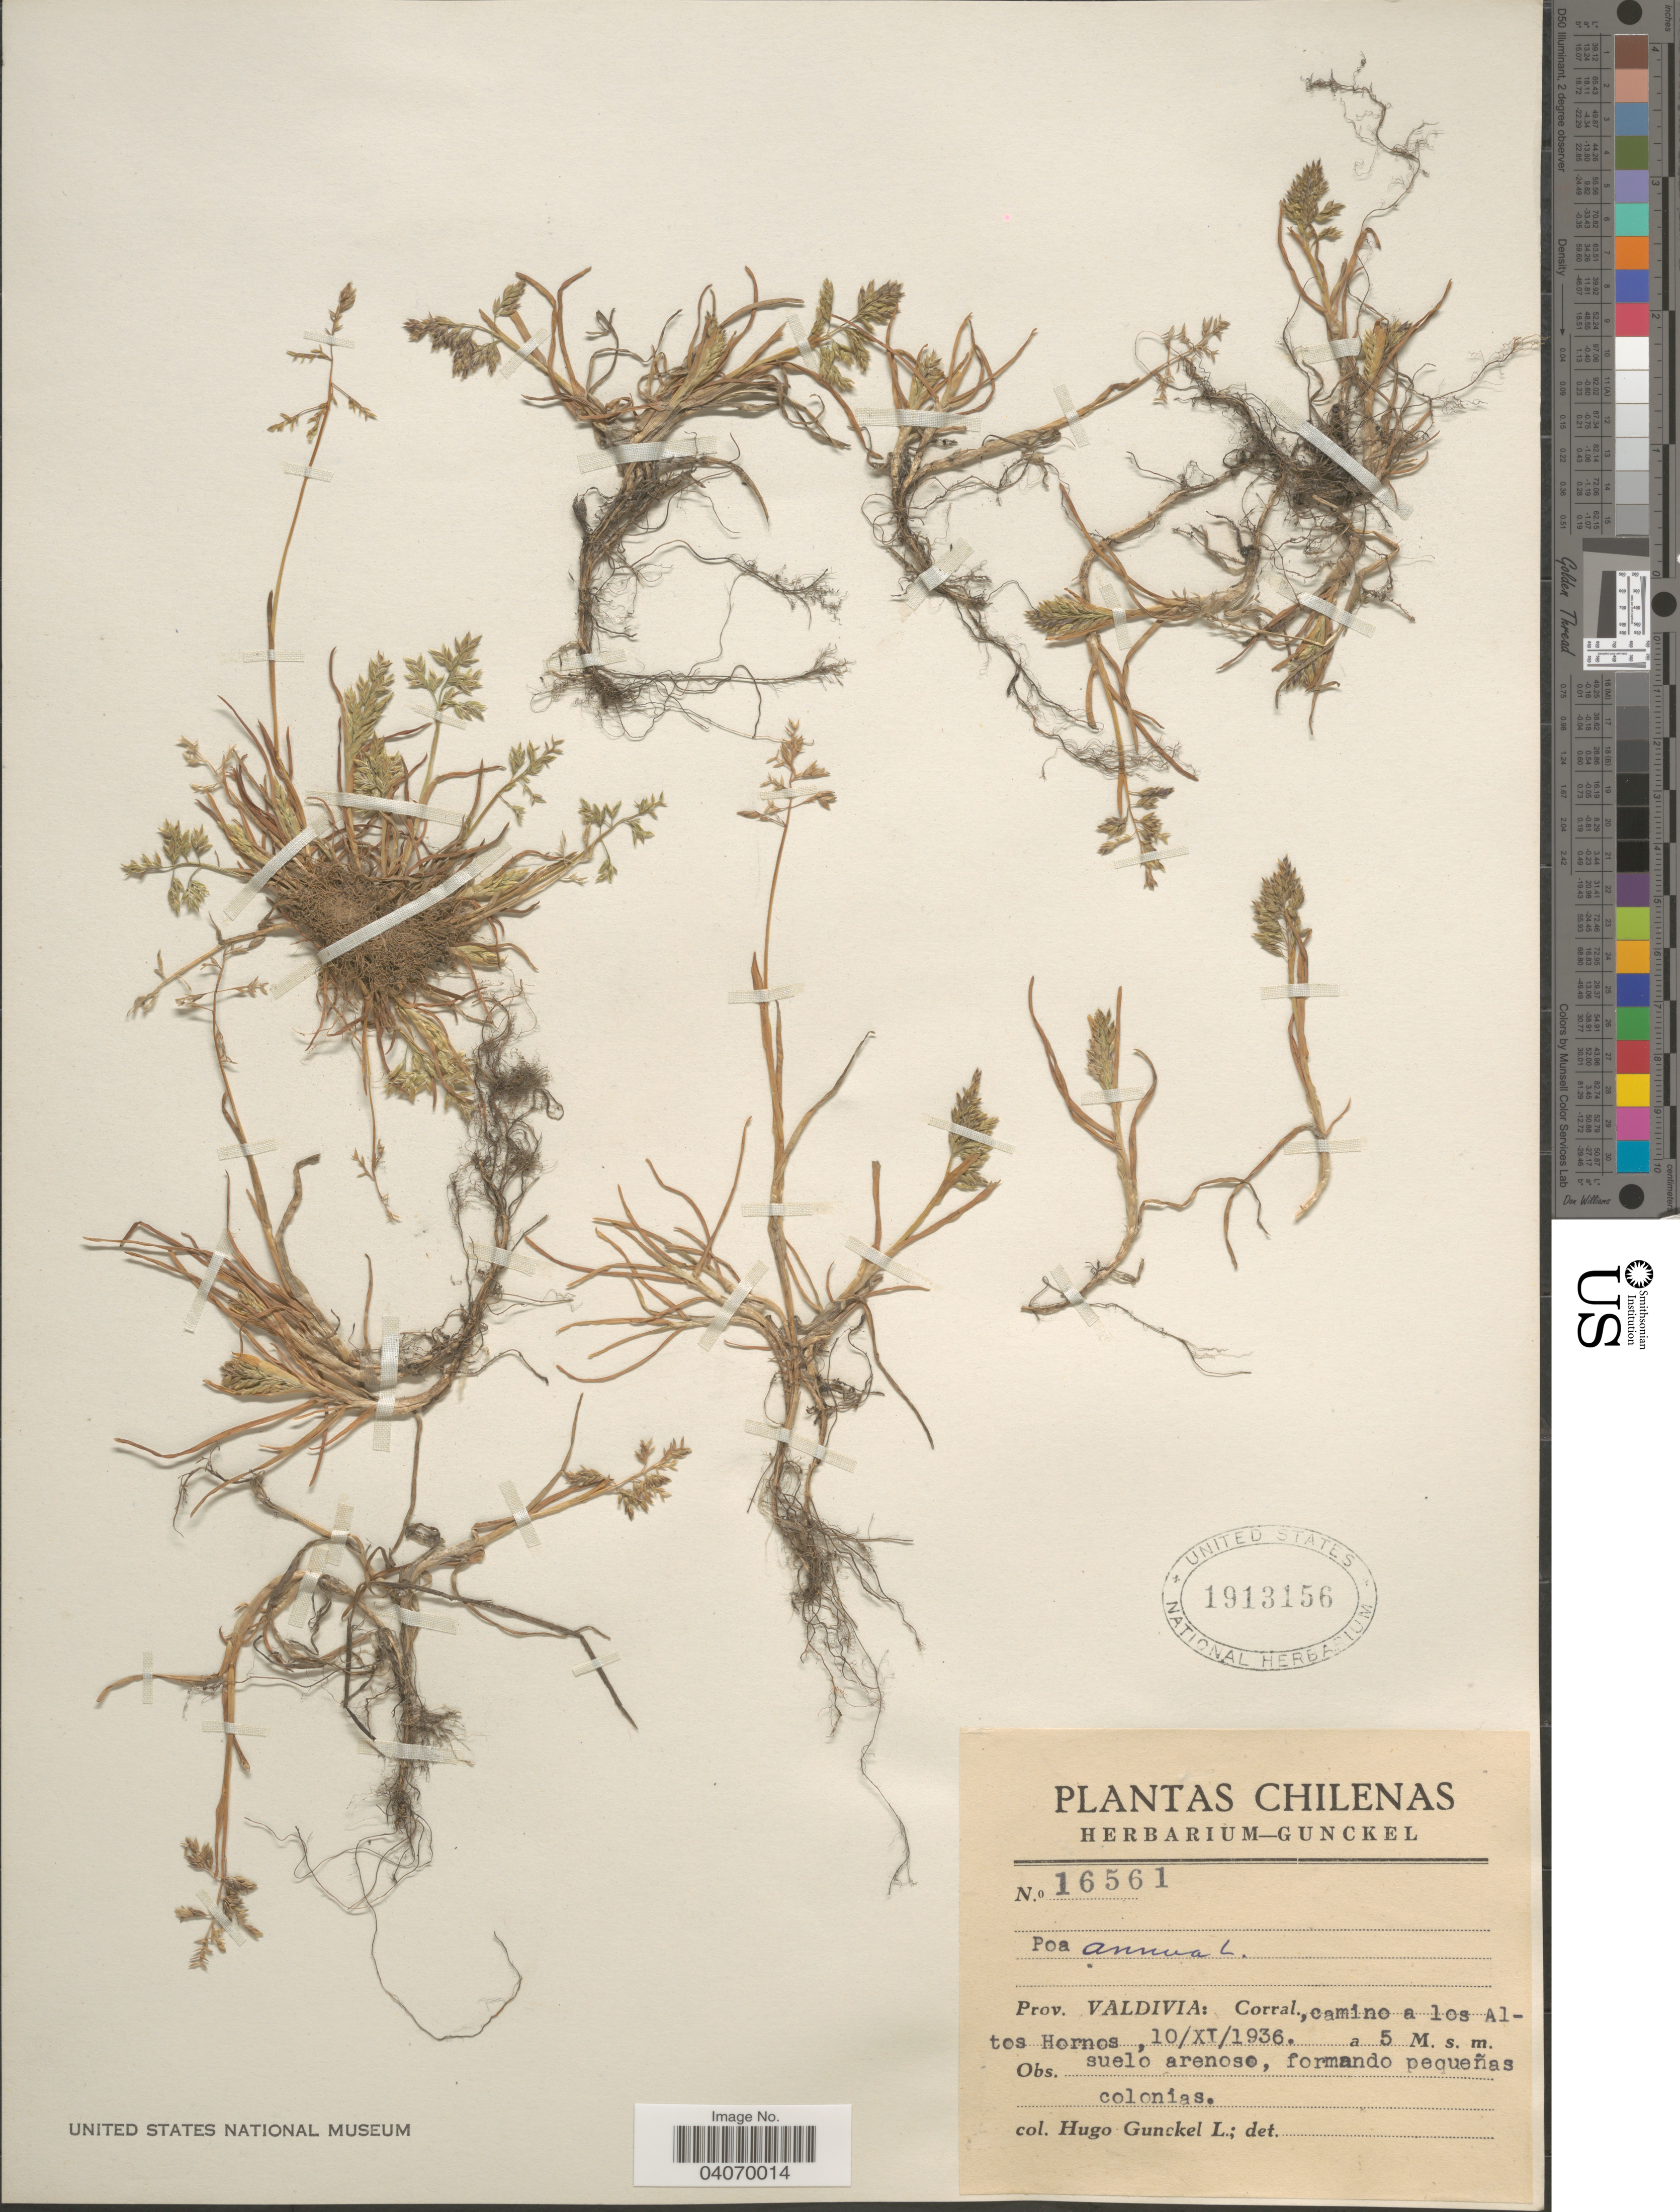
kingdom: Plantae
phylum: Tracheophyta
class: Liliopsida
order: Poales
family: Poaceae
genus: Poa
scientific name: Poa annua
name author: L.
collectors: H. Gunckel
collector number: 16561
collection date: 1936-11-10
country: Chile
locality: Prov. Valdivia: Corral., camino a los Altos Hornos.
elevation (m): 5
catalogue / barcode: US 1913156